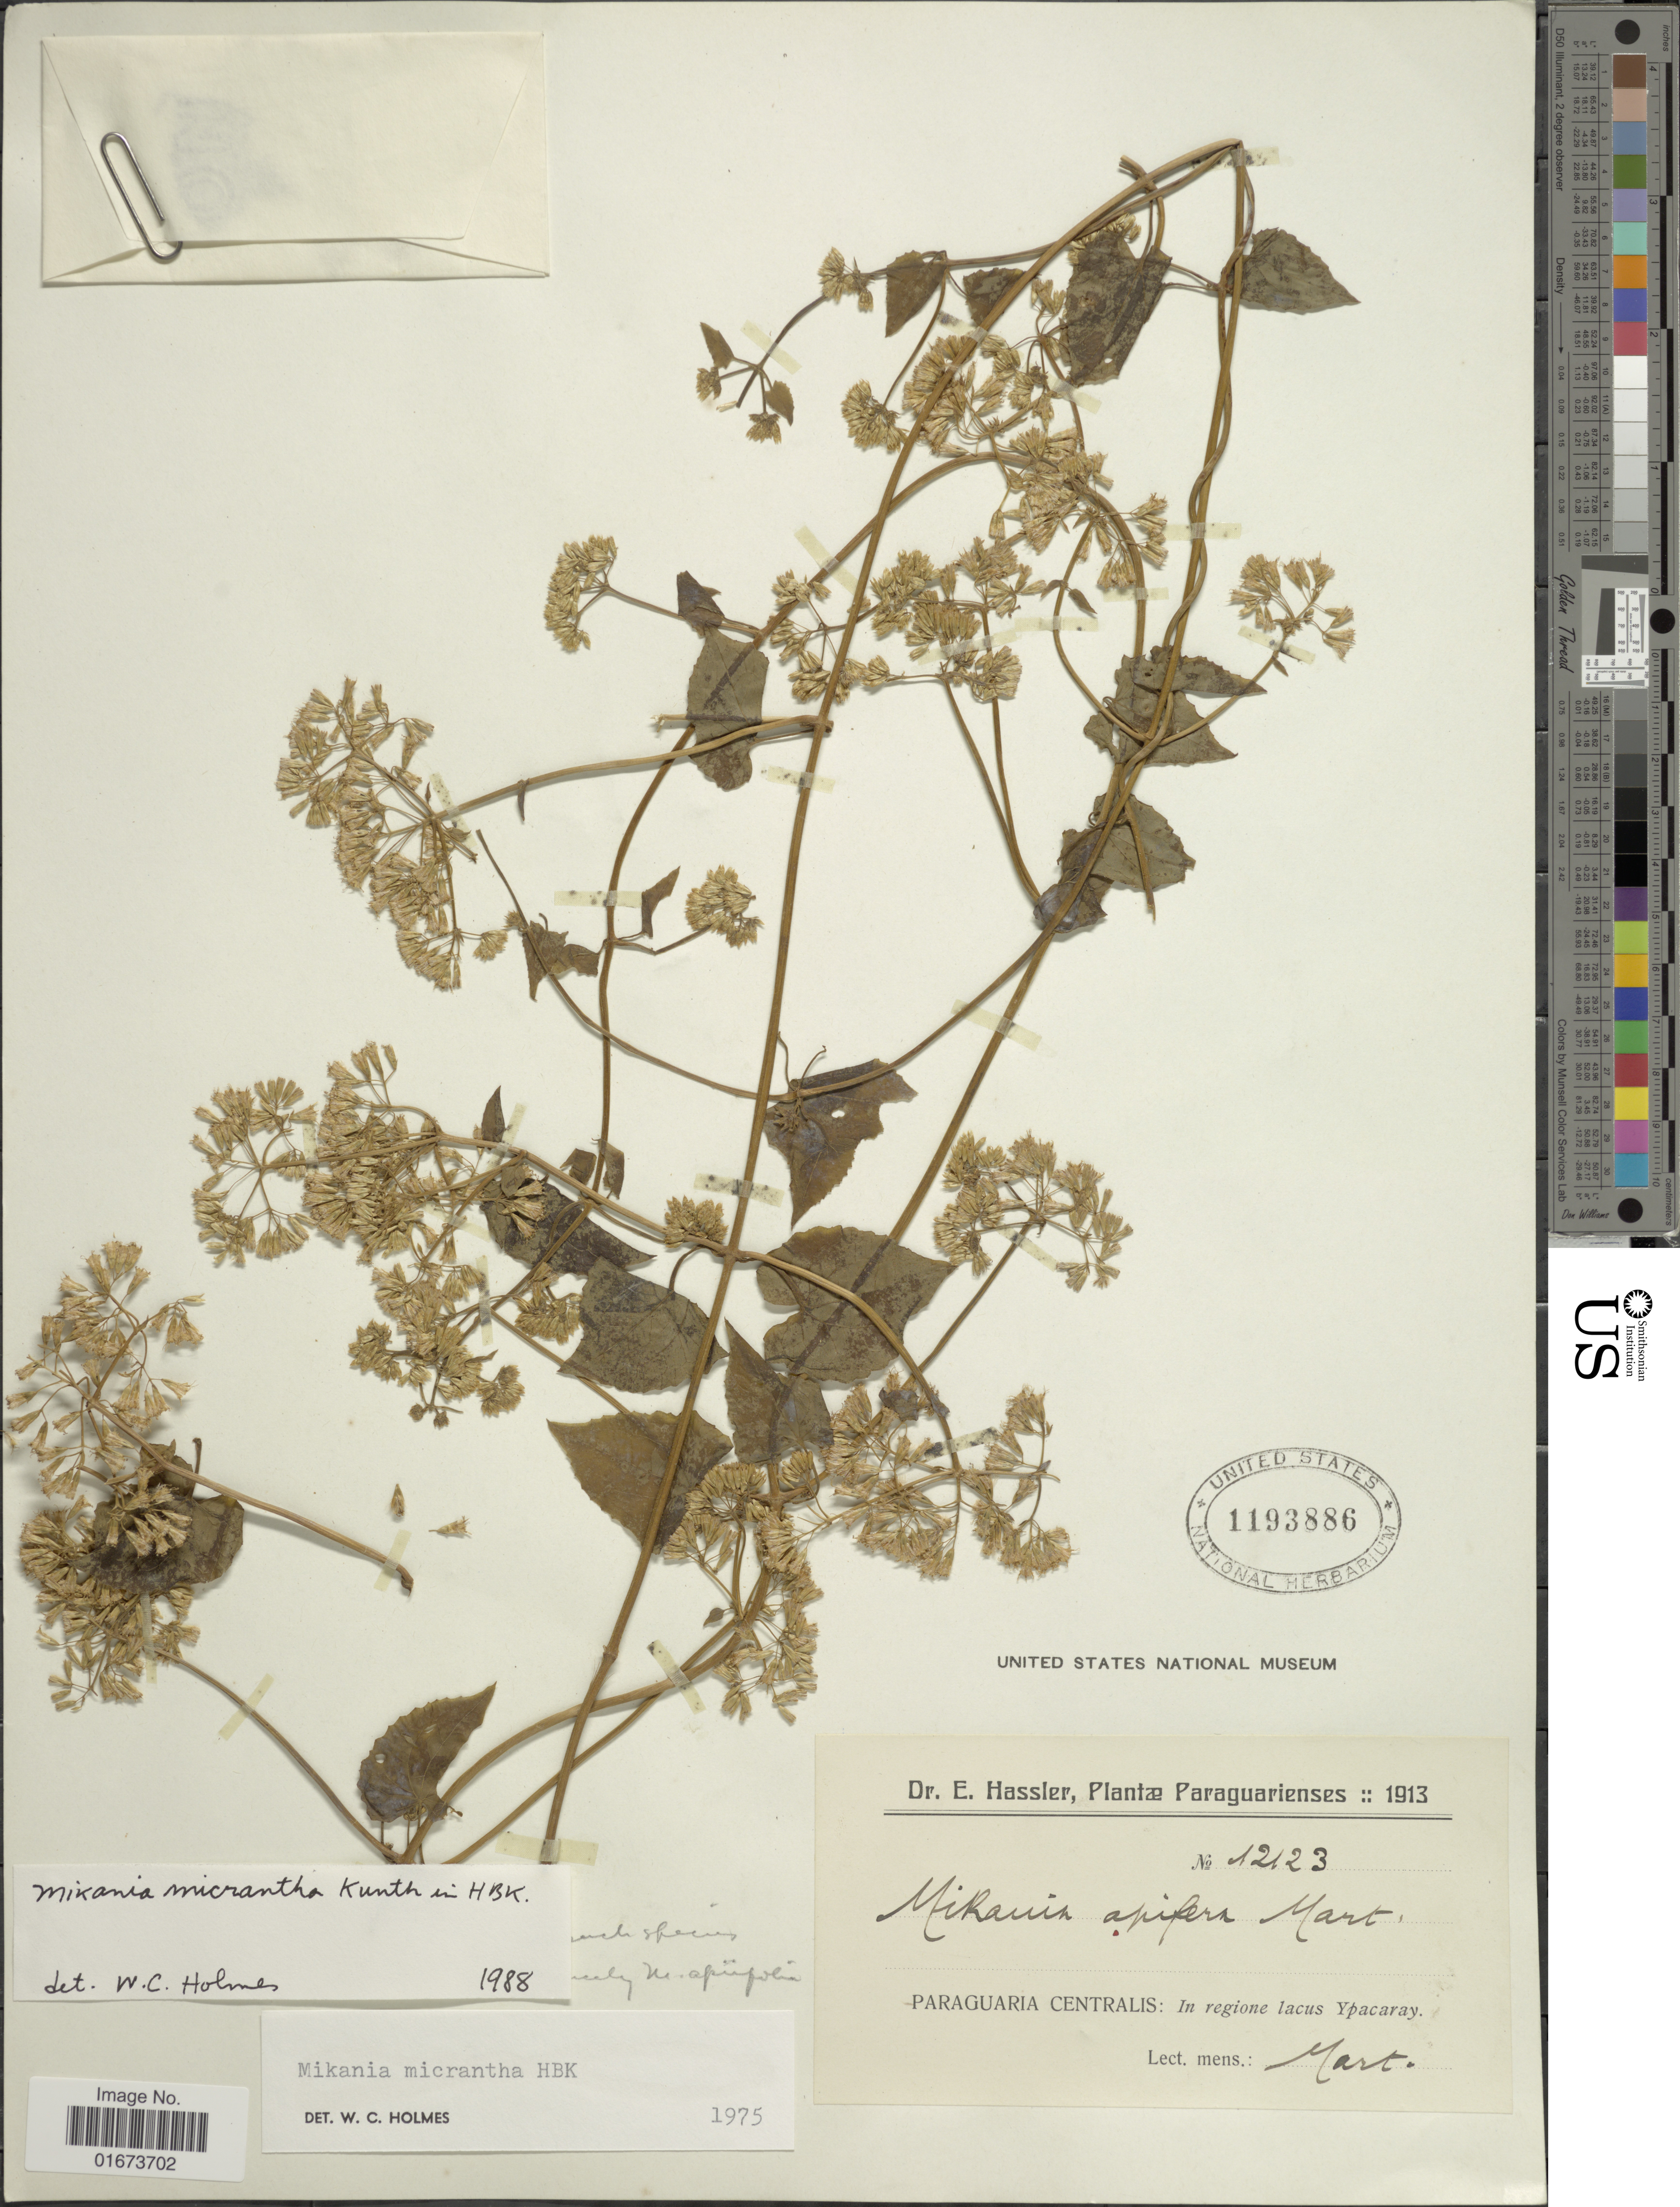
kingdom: Plantae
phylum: Tracheophyta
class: Magnoliopsida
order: Asterales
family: Asteraceae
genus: Mikania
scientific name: Mikania micrantha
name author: Kunth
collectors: E. Hassler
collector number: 12123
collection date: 1913-03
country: Paraguay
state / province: Central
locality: Paraguaria Centralis: In regione lacus Ypacaray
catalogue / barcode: US 1193886